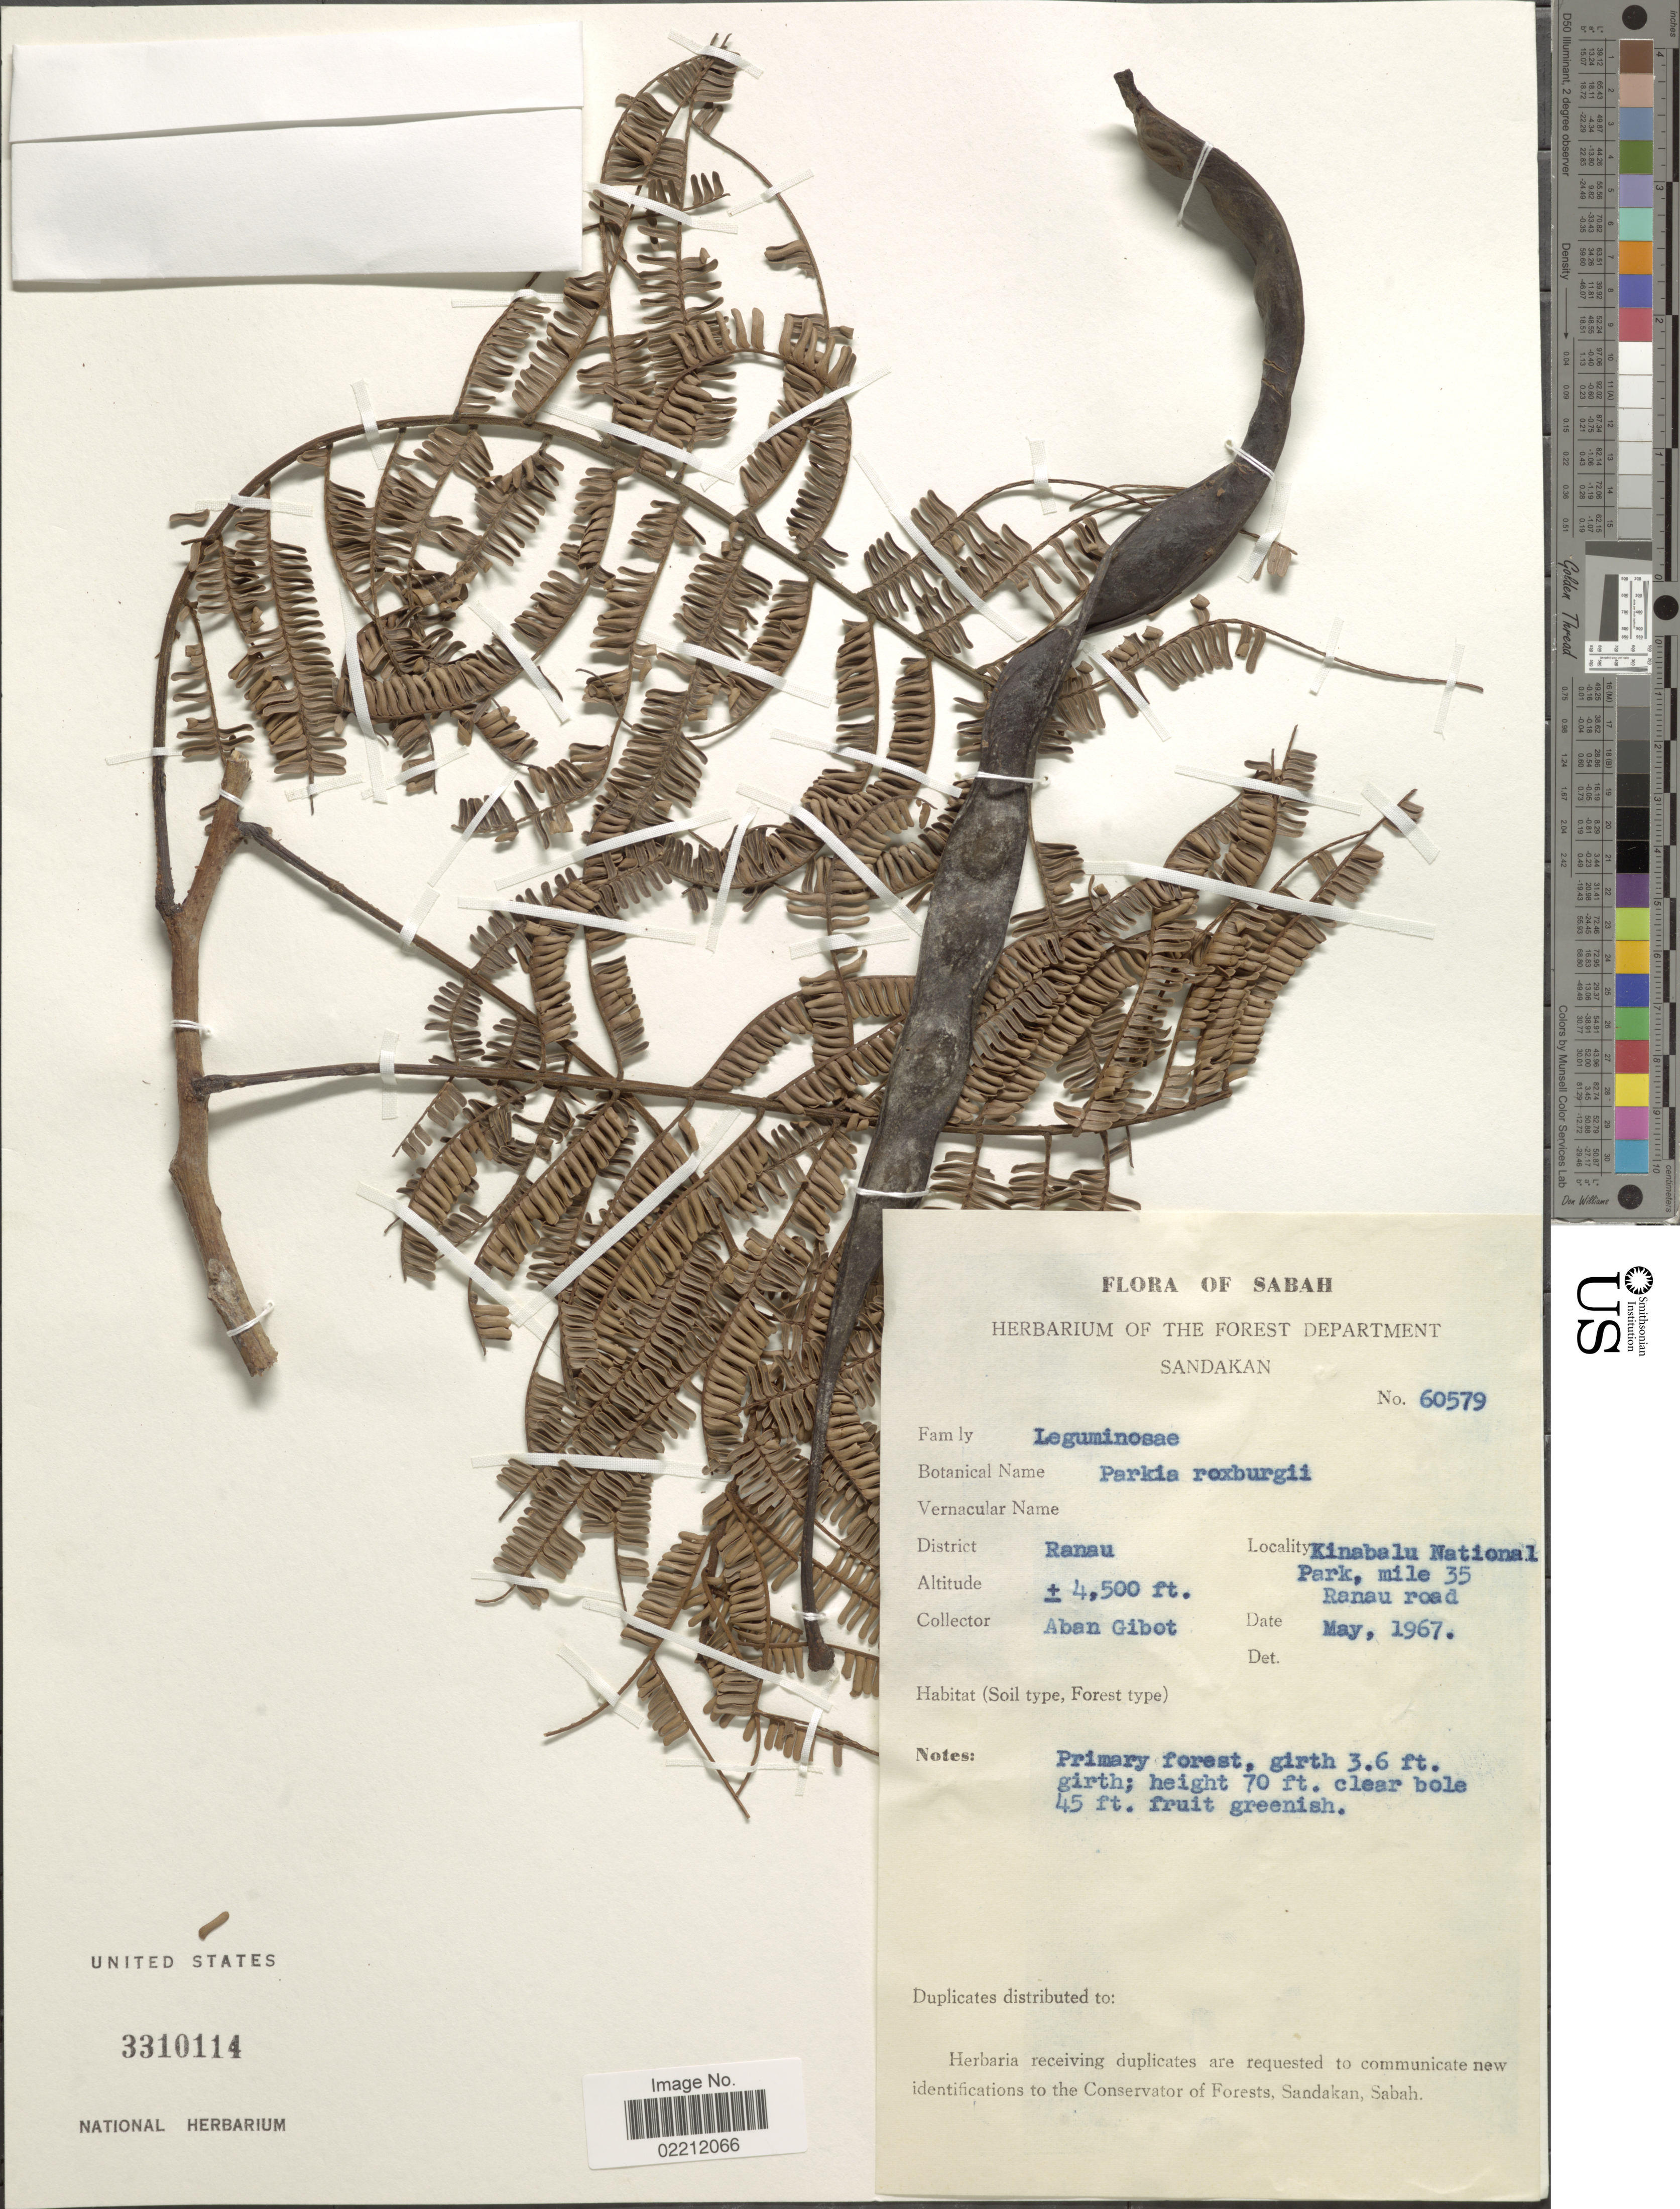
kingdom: Plantae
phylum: Tracheophyta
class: Magnoliopsida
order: Fabales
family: Fabaceae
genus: Parkia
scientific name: Parkia roxburghii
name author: G. Don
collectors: A. Gibot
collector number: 60579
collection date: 1967-05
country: Malaysia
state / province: Sabah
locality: Sabah, District Ranau, Kinabalu National Park, mile 35 Ranau road.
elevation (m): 1372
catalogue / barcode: US 3310114